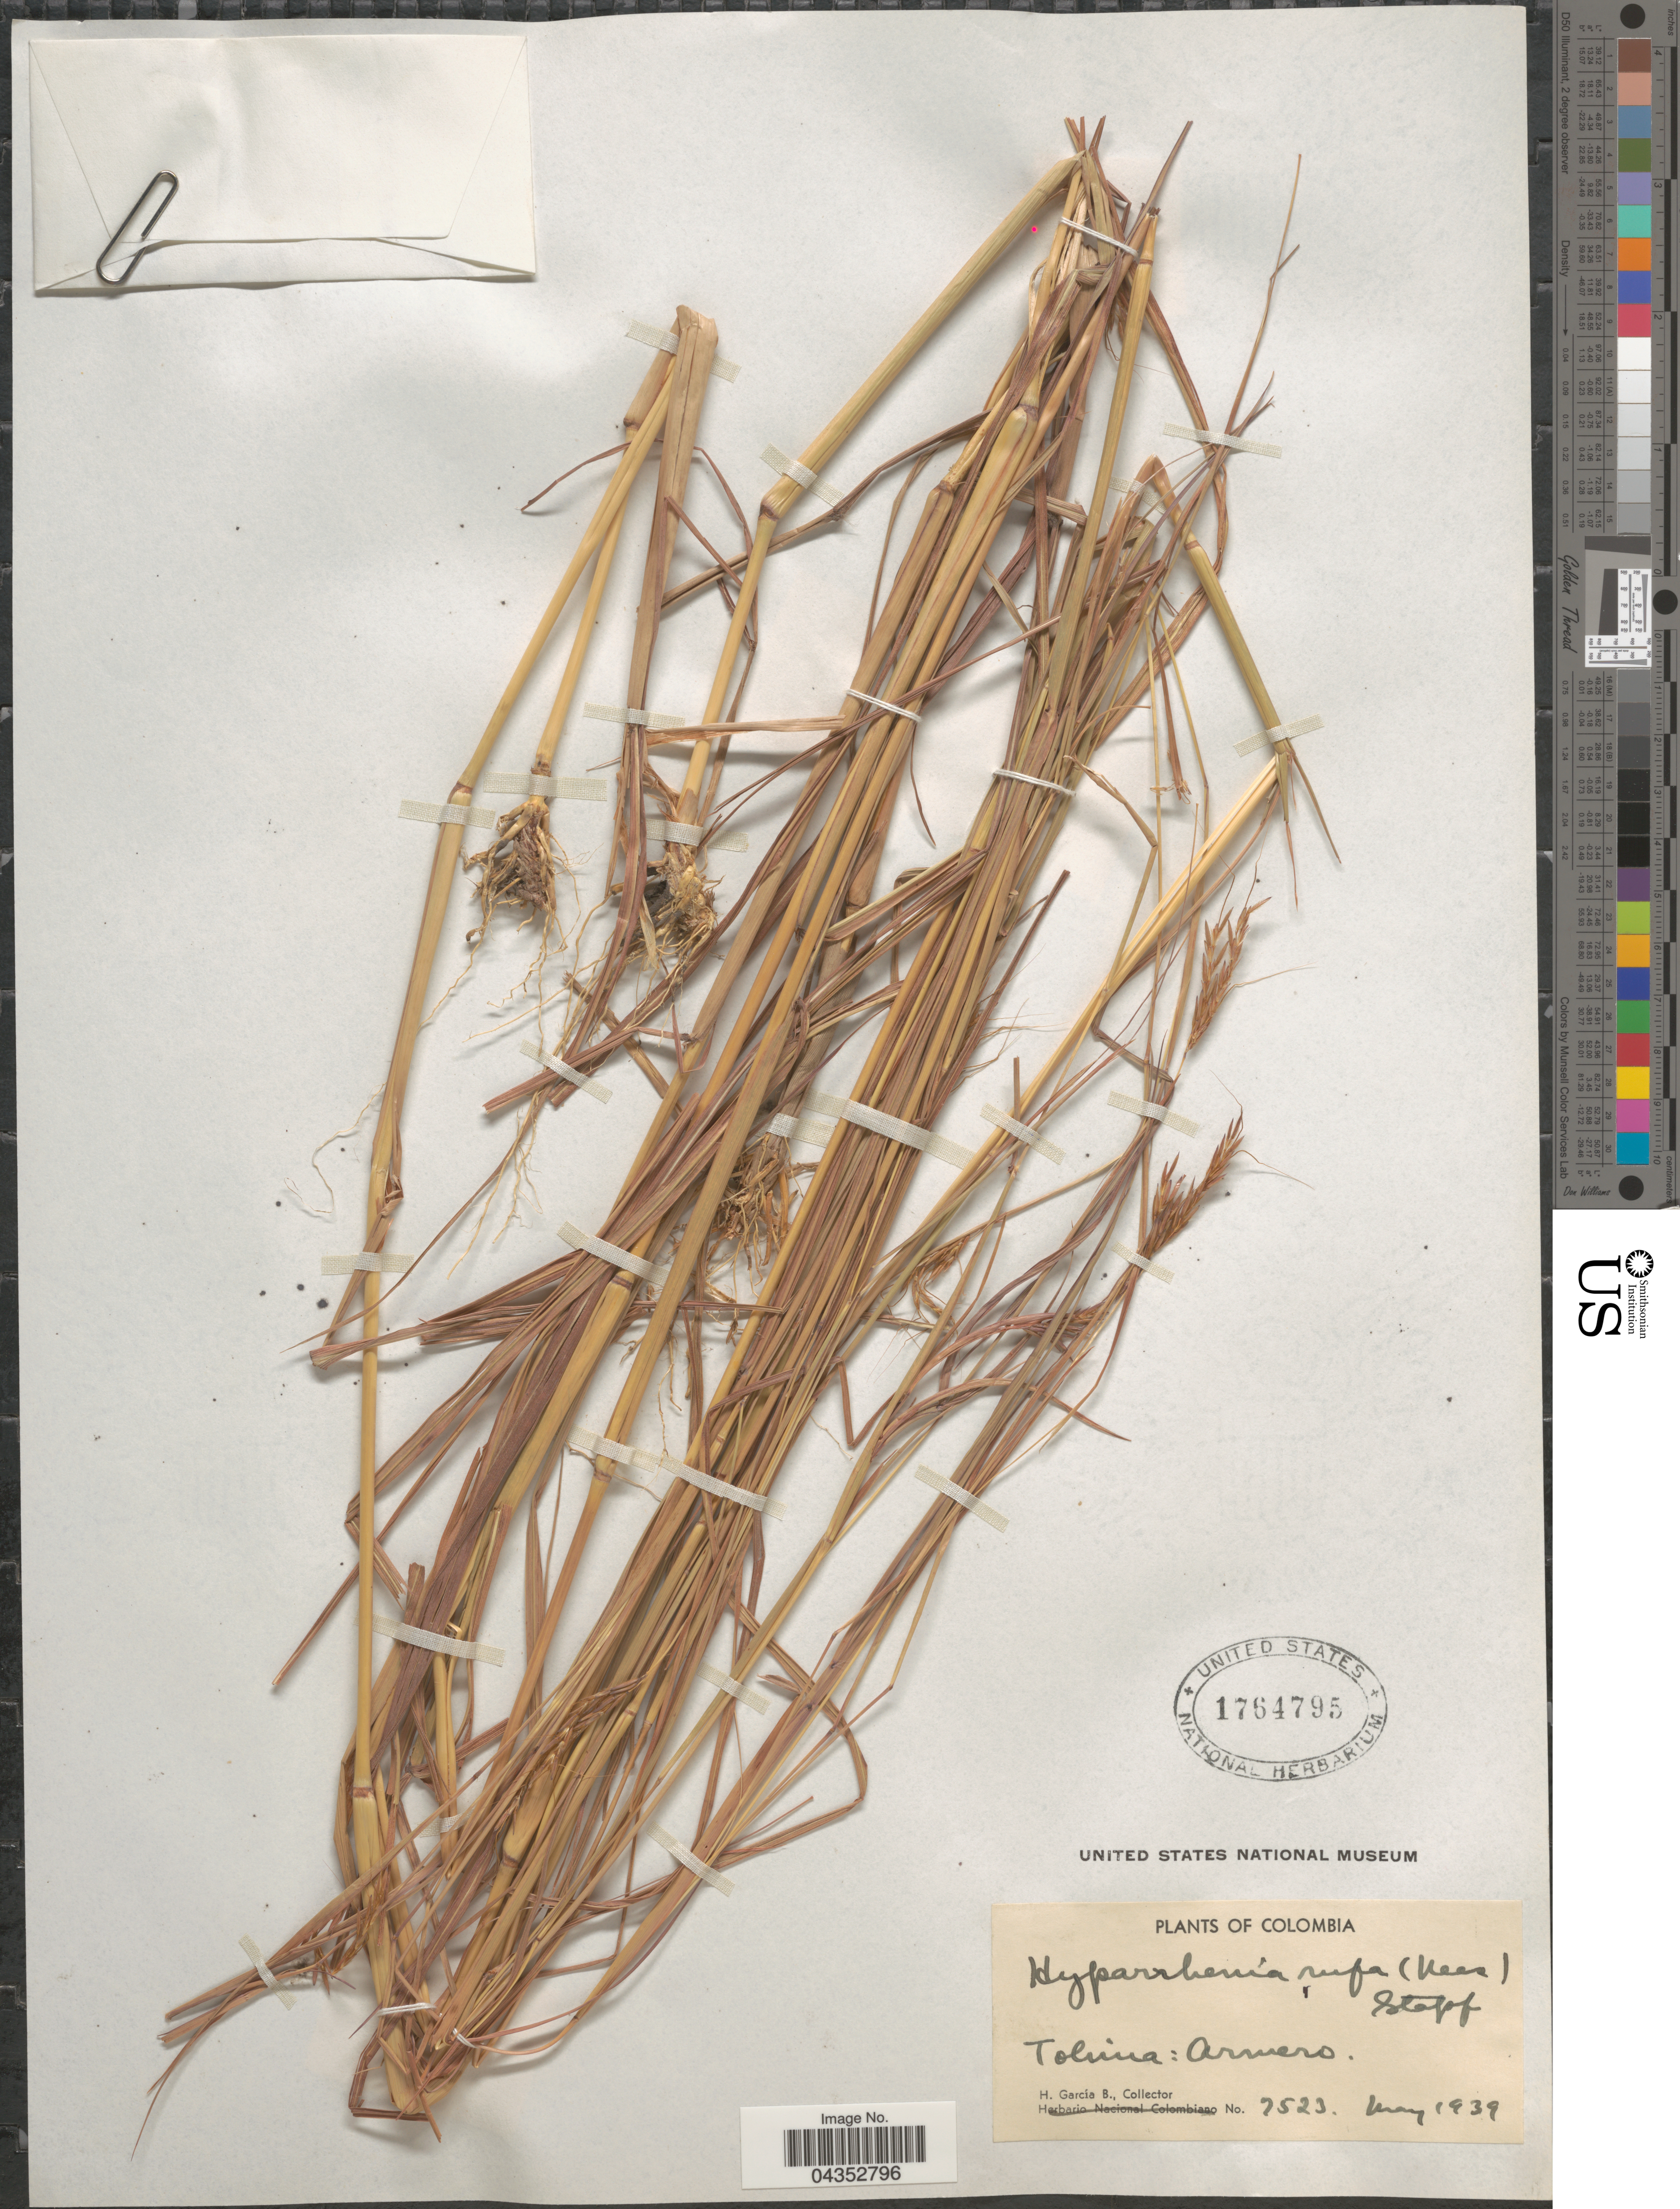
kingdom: Plantae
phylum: Tracheophyta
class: Liliopsida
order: Poales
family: Poaceae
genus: Hyparrhenia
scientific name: Hyparrhenia rufa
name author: (Nees) Stapf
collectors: H. García B.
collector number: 7523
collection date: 1939-05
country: Colombia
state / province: Tolima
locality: Armero.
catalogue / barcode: US 1764795